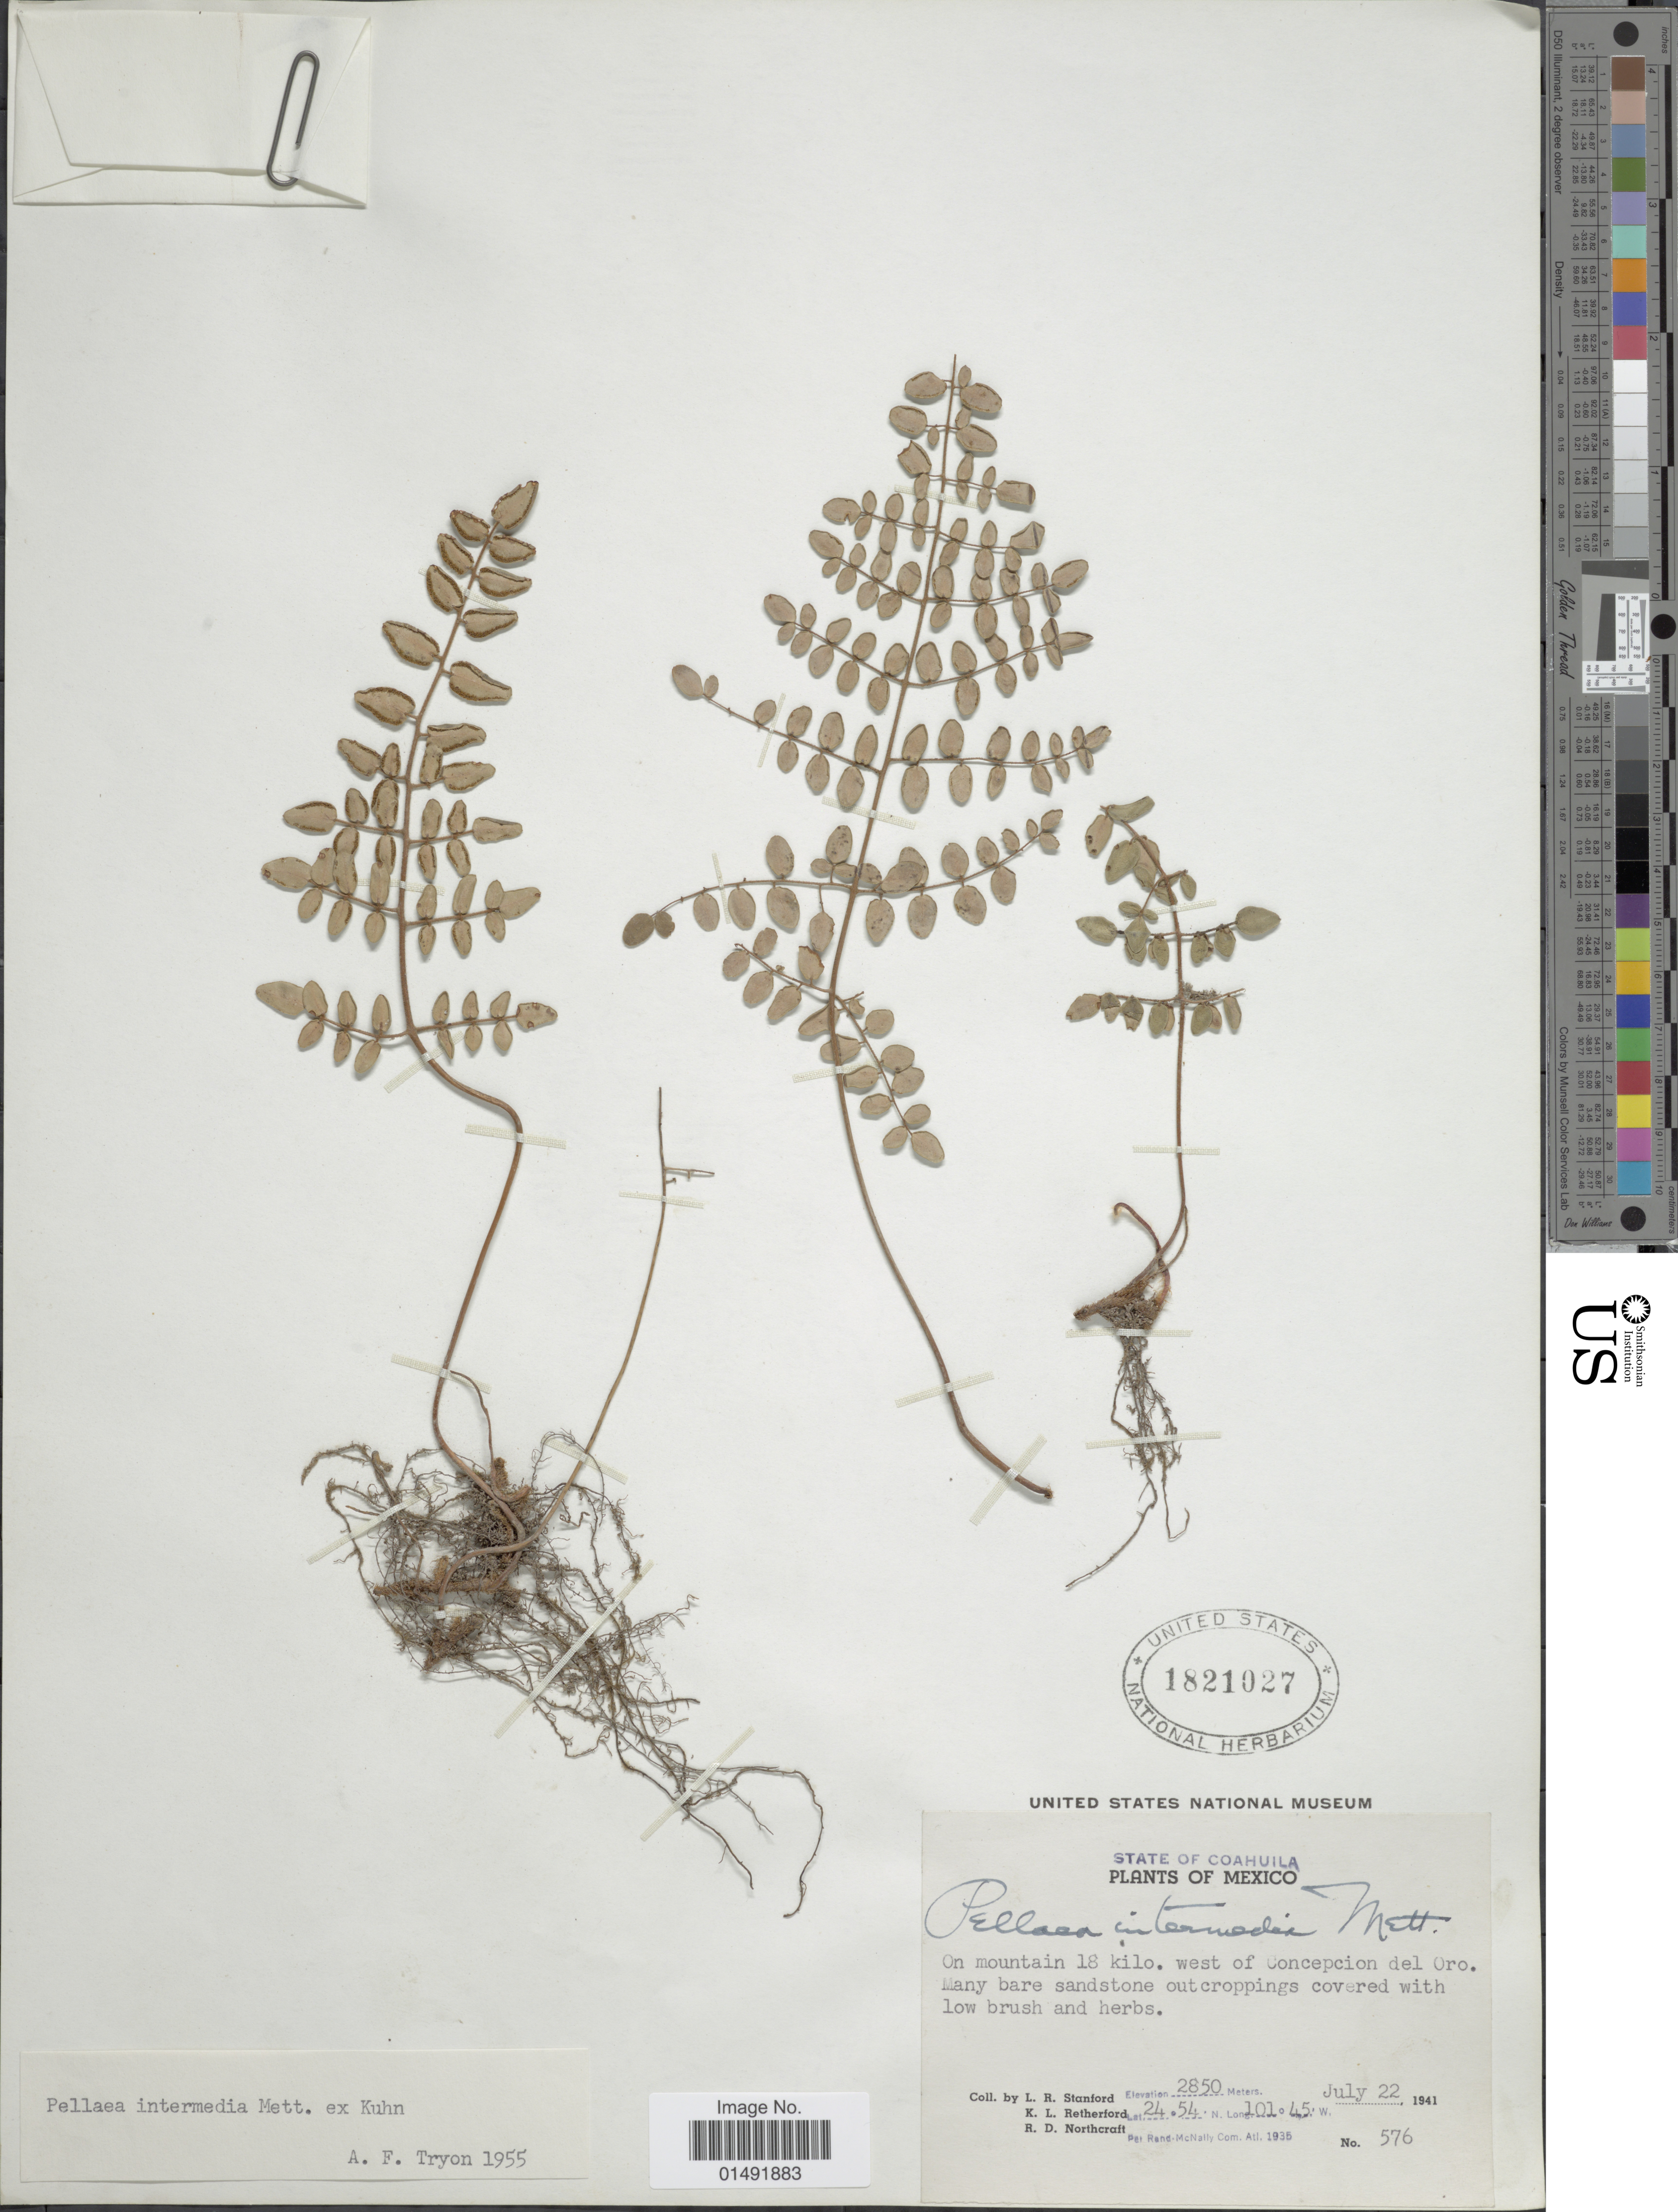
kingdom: Plantae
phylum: Tracheophyta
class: Polypodiopsida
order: Polypodiales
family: Pteridaceae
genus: Pellaea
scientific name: Pellaea intermedia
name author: Mett. ex Kuhn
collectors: L. Standford, K. Retherford & R. Northcraft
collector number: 576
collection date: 1941-07-22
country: Mexico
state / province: Coahuila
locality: On mountain 18 kilo. west of Concepcion del Oro.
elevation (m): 2850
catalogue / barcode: US 1821027